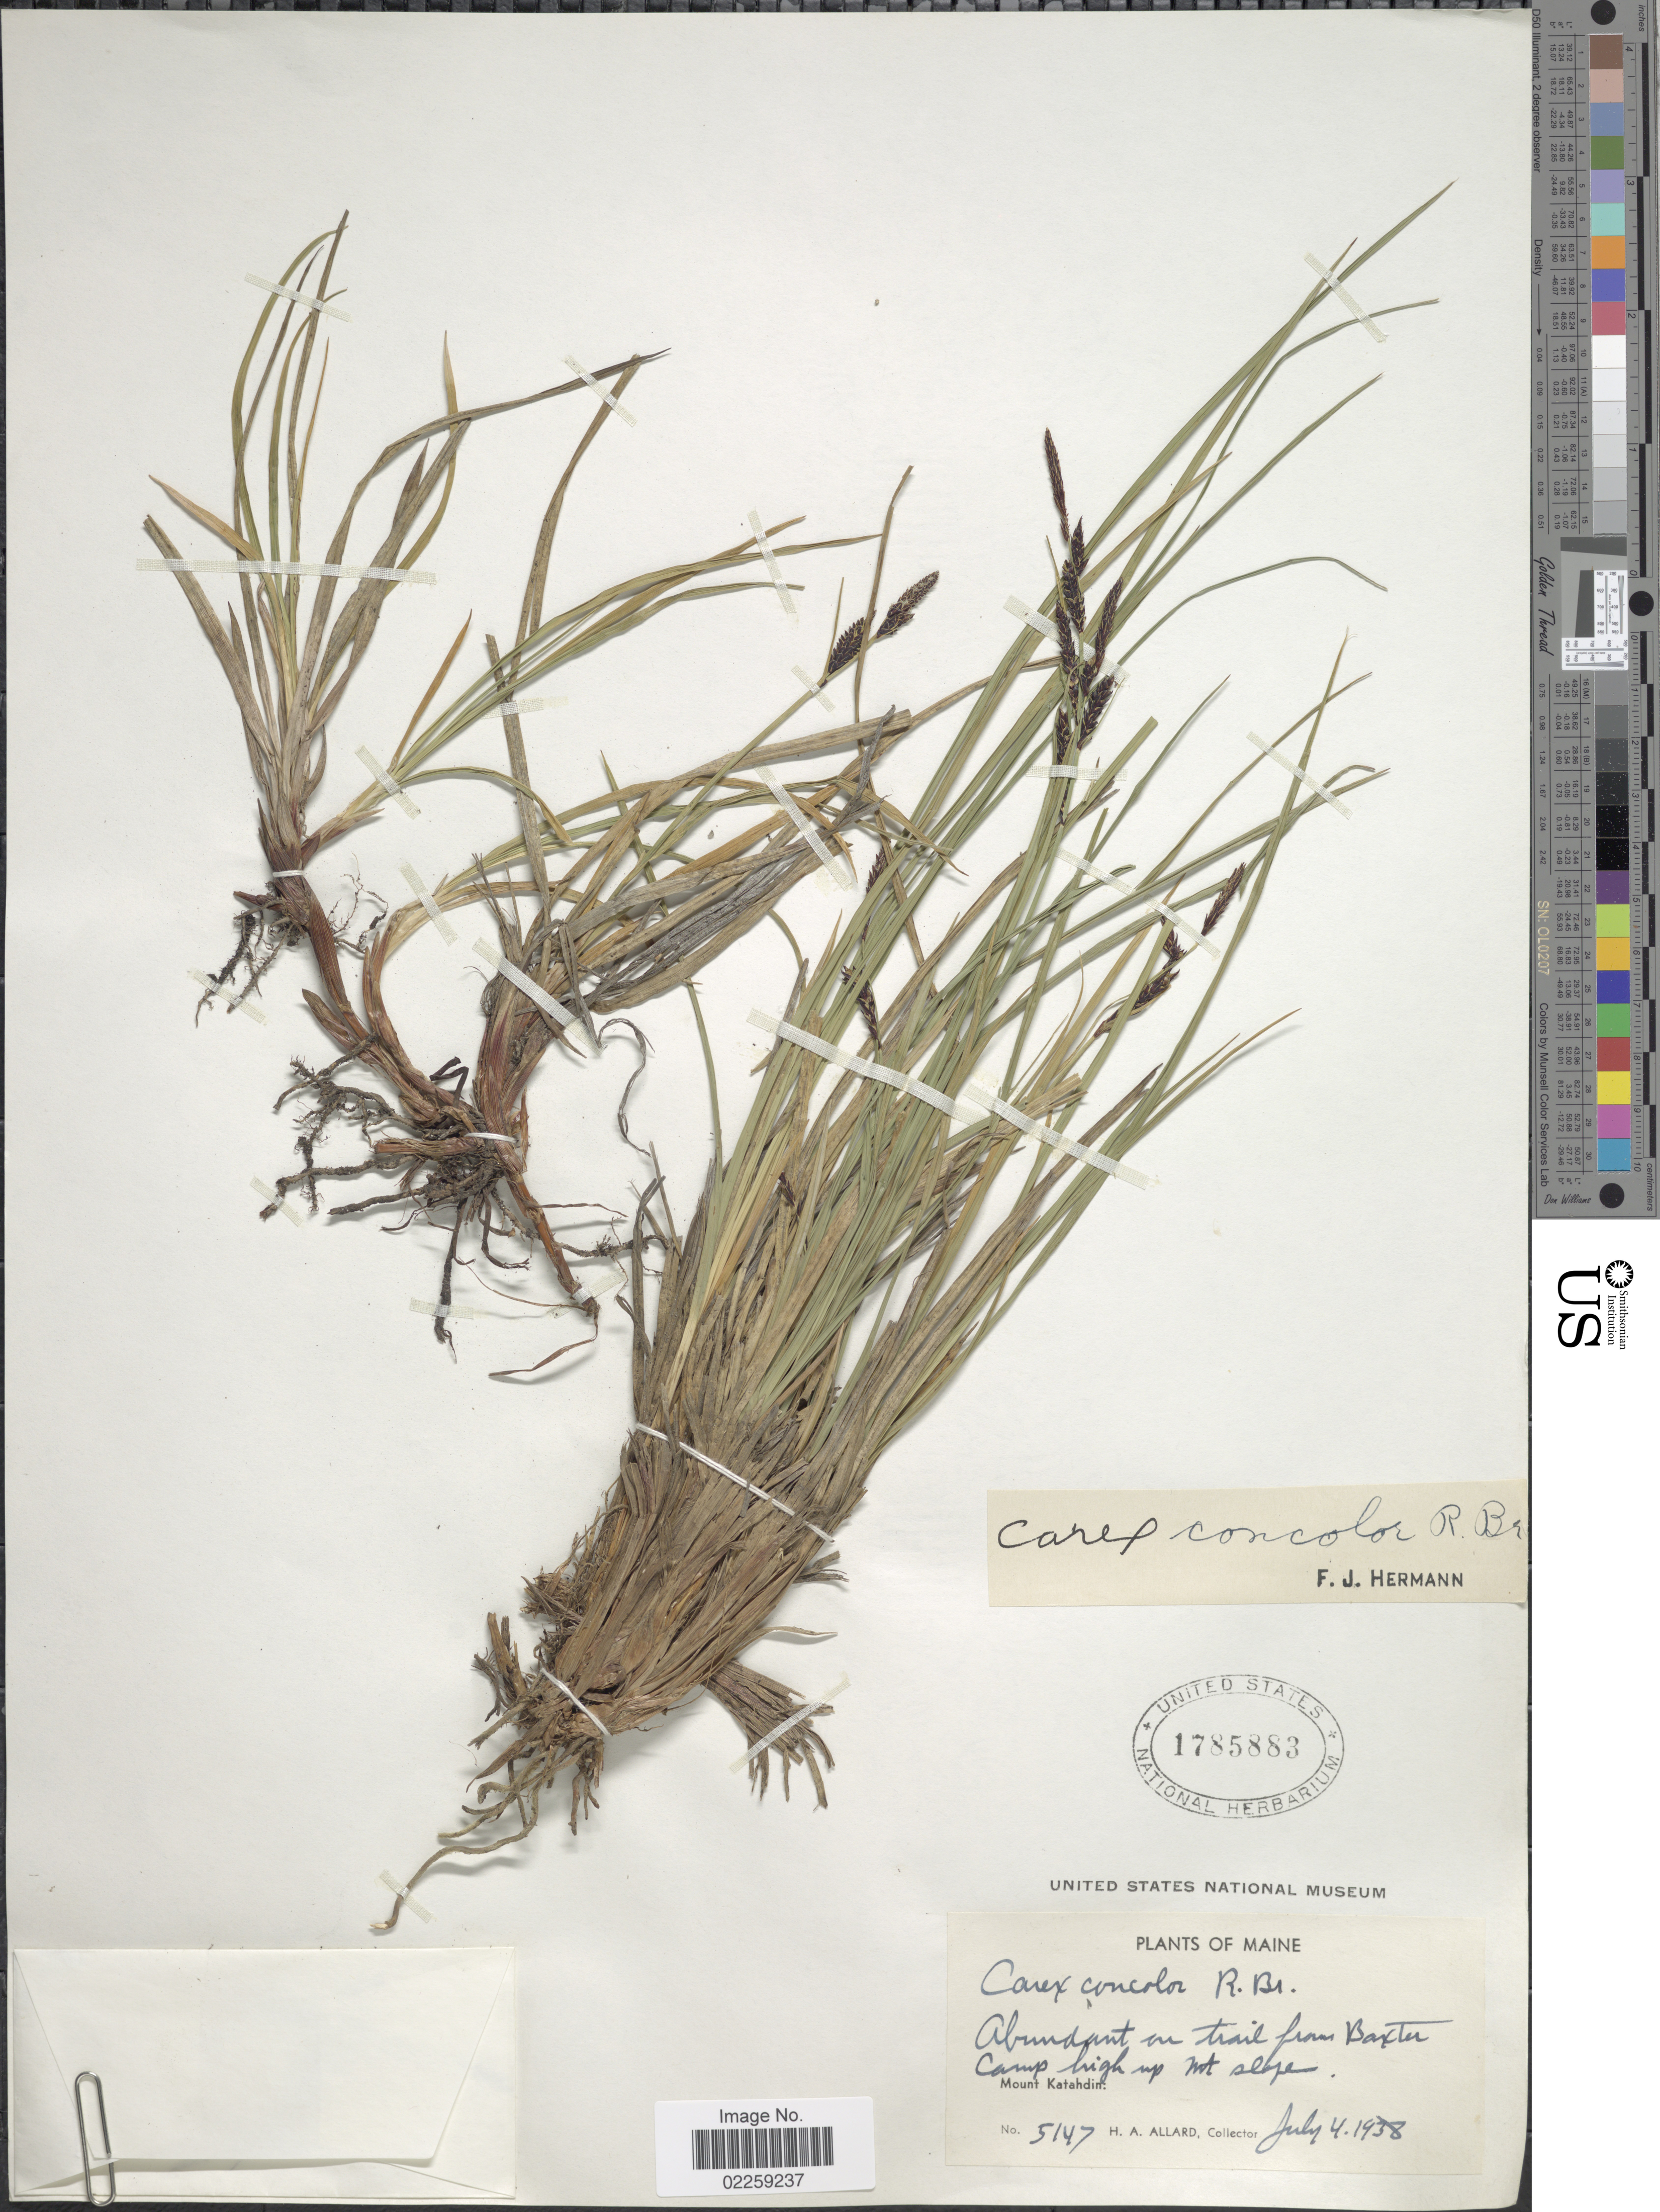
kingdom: Plantae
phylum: Tracheophyta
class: Liliopsida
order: Poales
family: Cyperaceae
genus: Carex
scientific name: Carex bigelowii subsp. bigelowii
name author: Torr. ex Schwein.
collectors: H. A. Allard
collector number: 5147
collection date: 1938-07-04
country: United States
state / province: Maine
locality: On trail from Baxter Camp highup Mt. slope. Mount Katahdin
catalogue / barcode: US 1785883